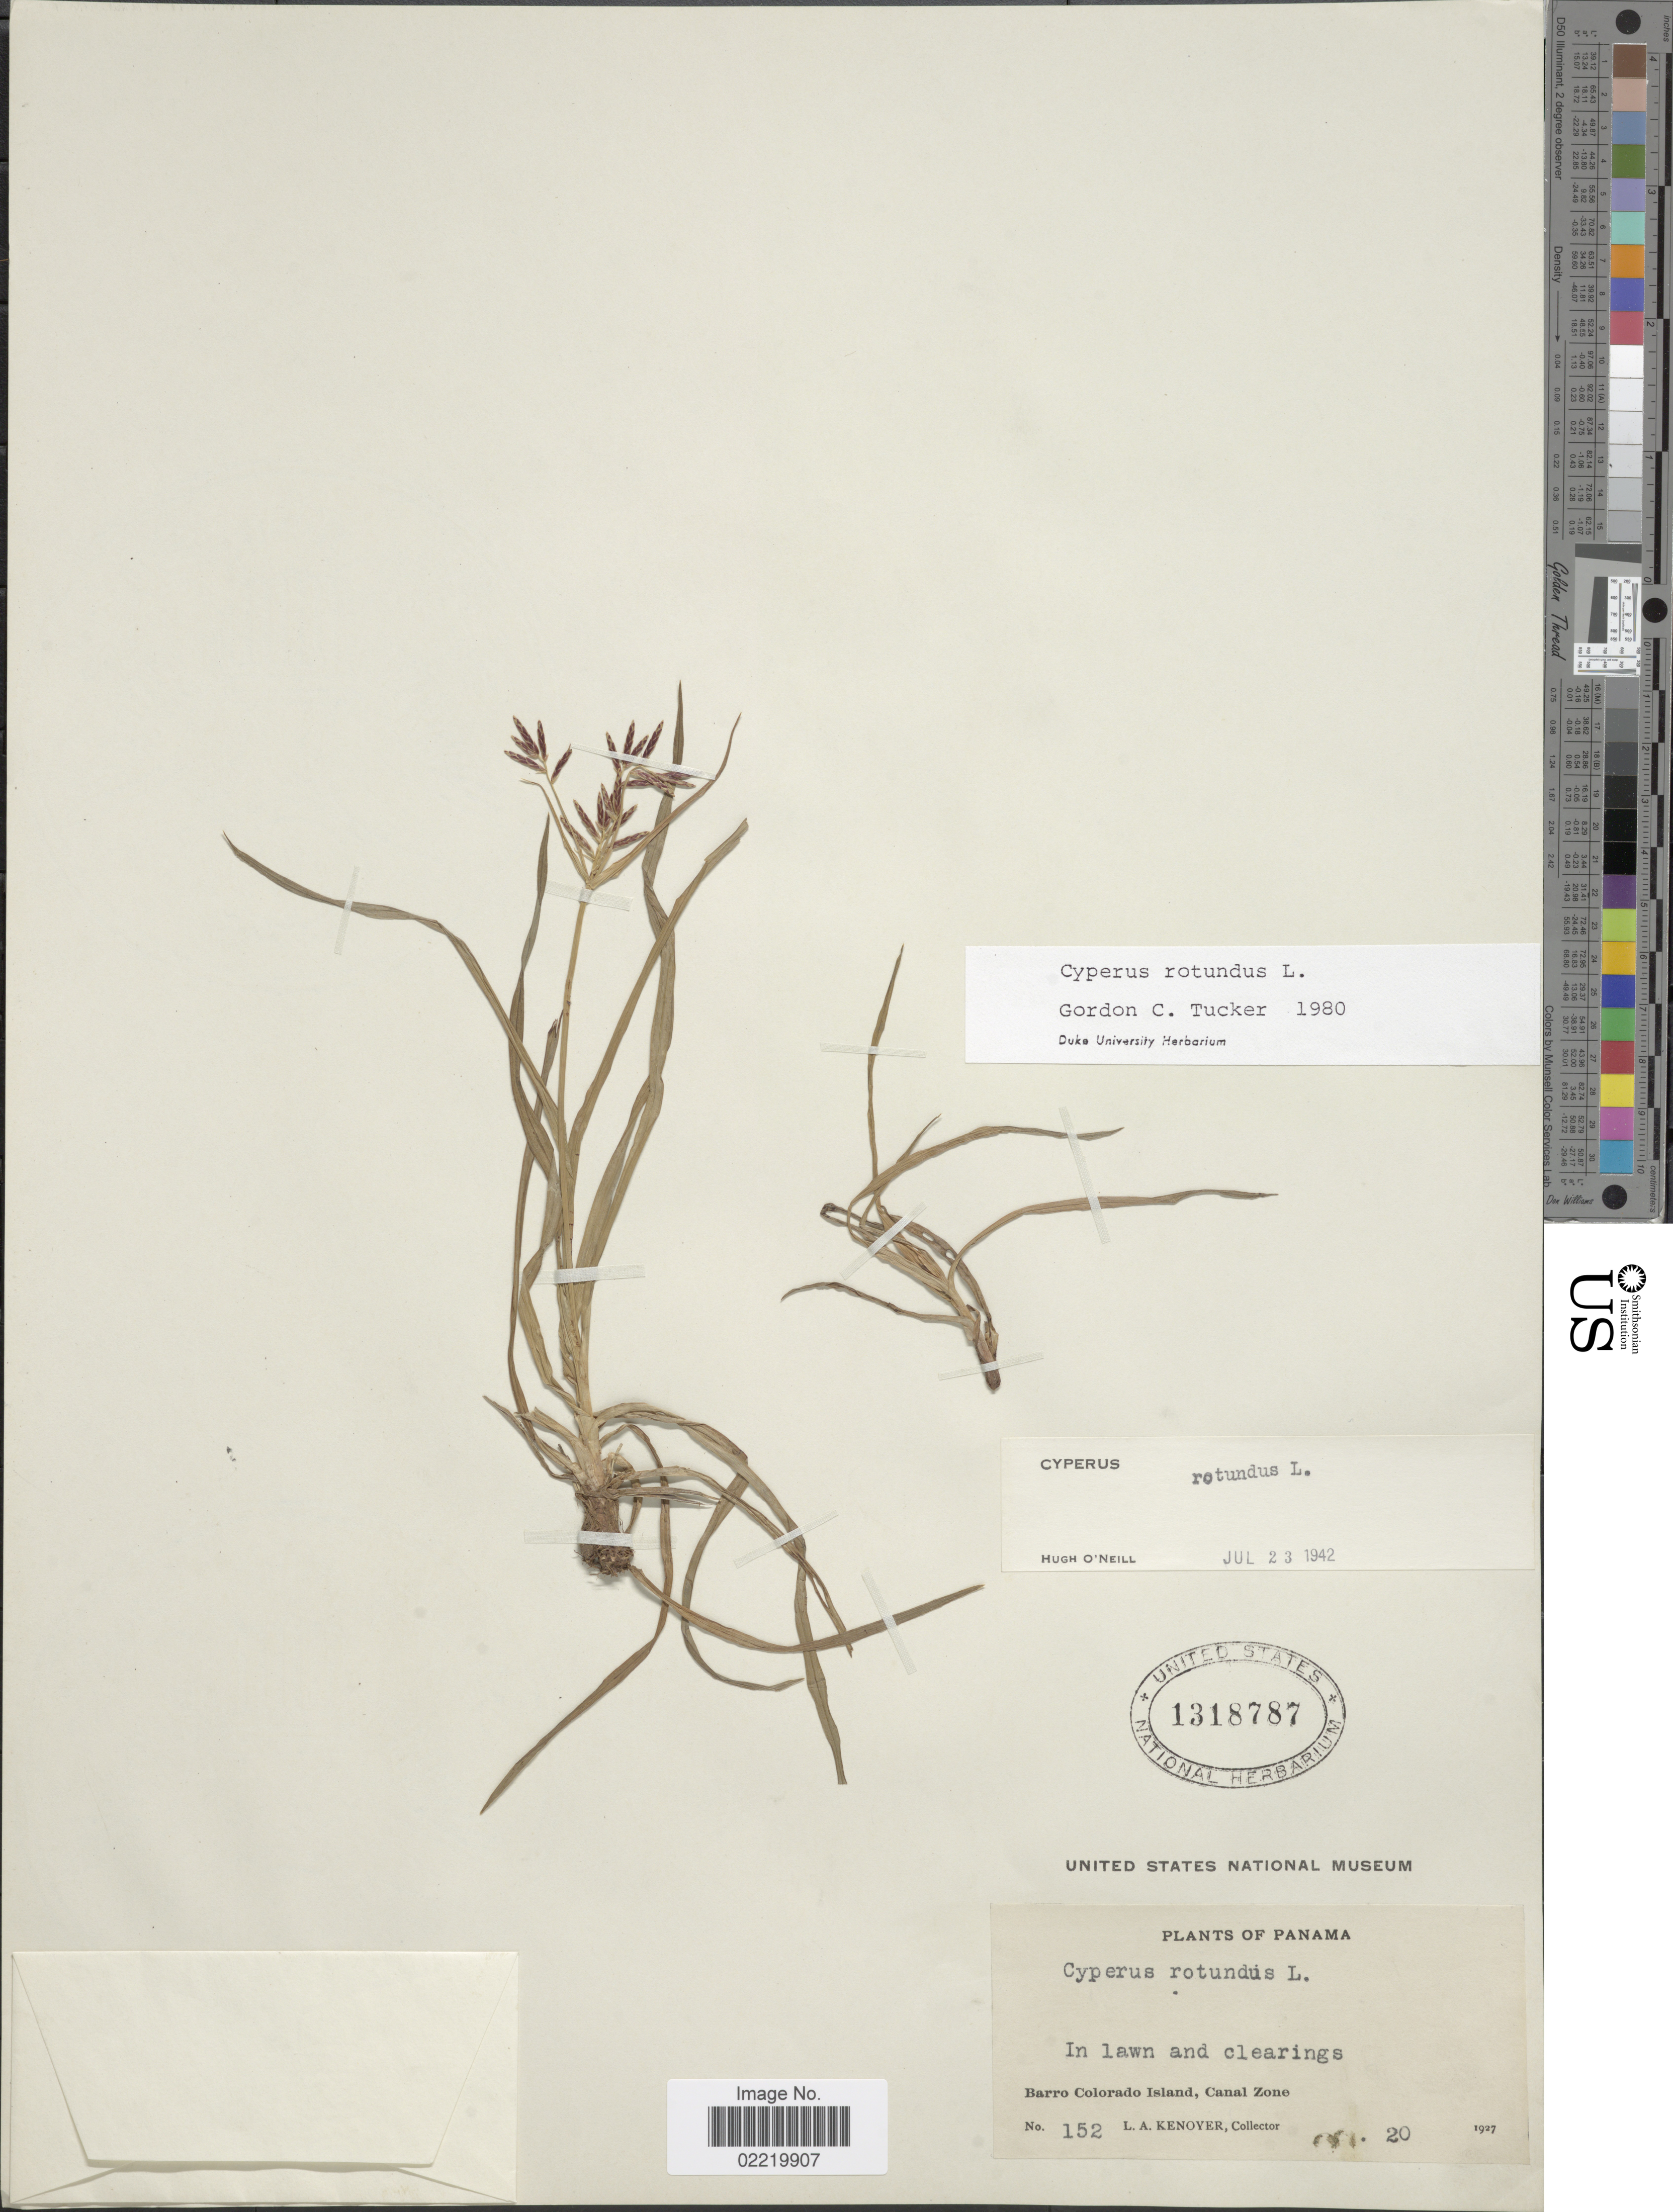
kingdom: Plantae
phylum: Tracheophyta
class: Liliopsida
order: Poales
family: Cyperaceae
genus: Cyperus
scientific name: Cyperus rotundus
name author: L.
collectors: L. A. Kenoyer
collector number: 152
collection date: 1927-11-20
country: Panama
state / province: Panamá Oeste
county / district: Canal Zone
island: Barro Colorado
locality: In lawn and clearings, Barro Colorado Island, Canal Zone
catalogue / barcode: US 1318787